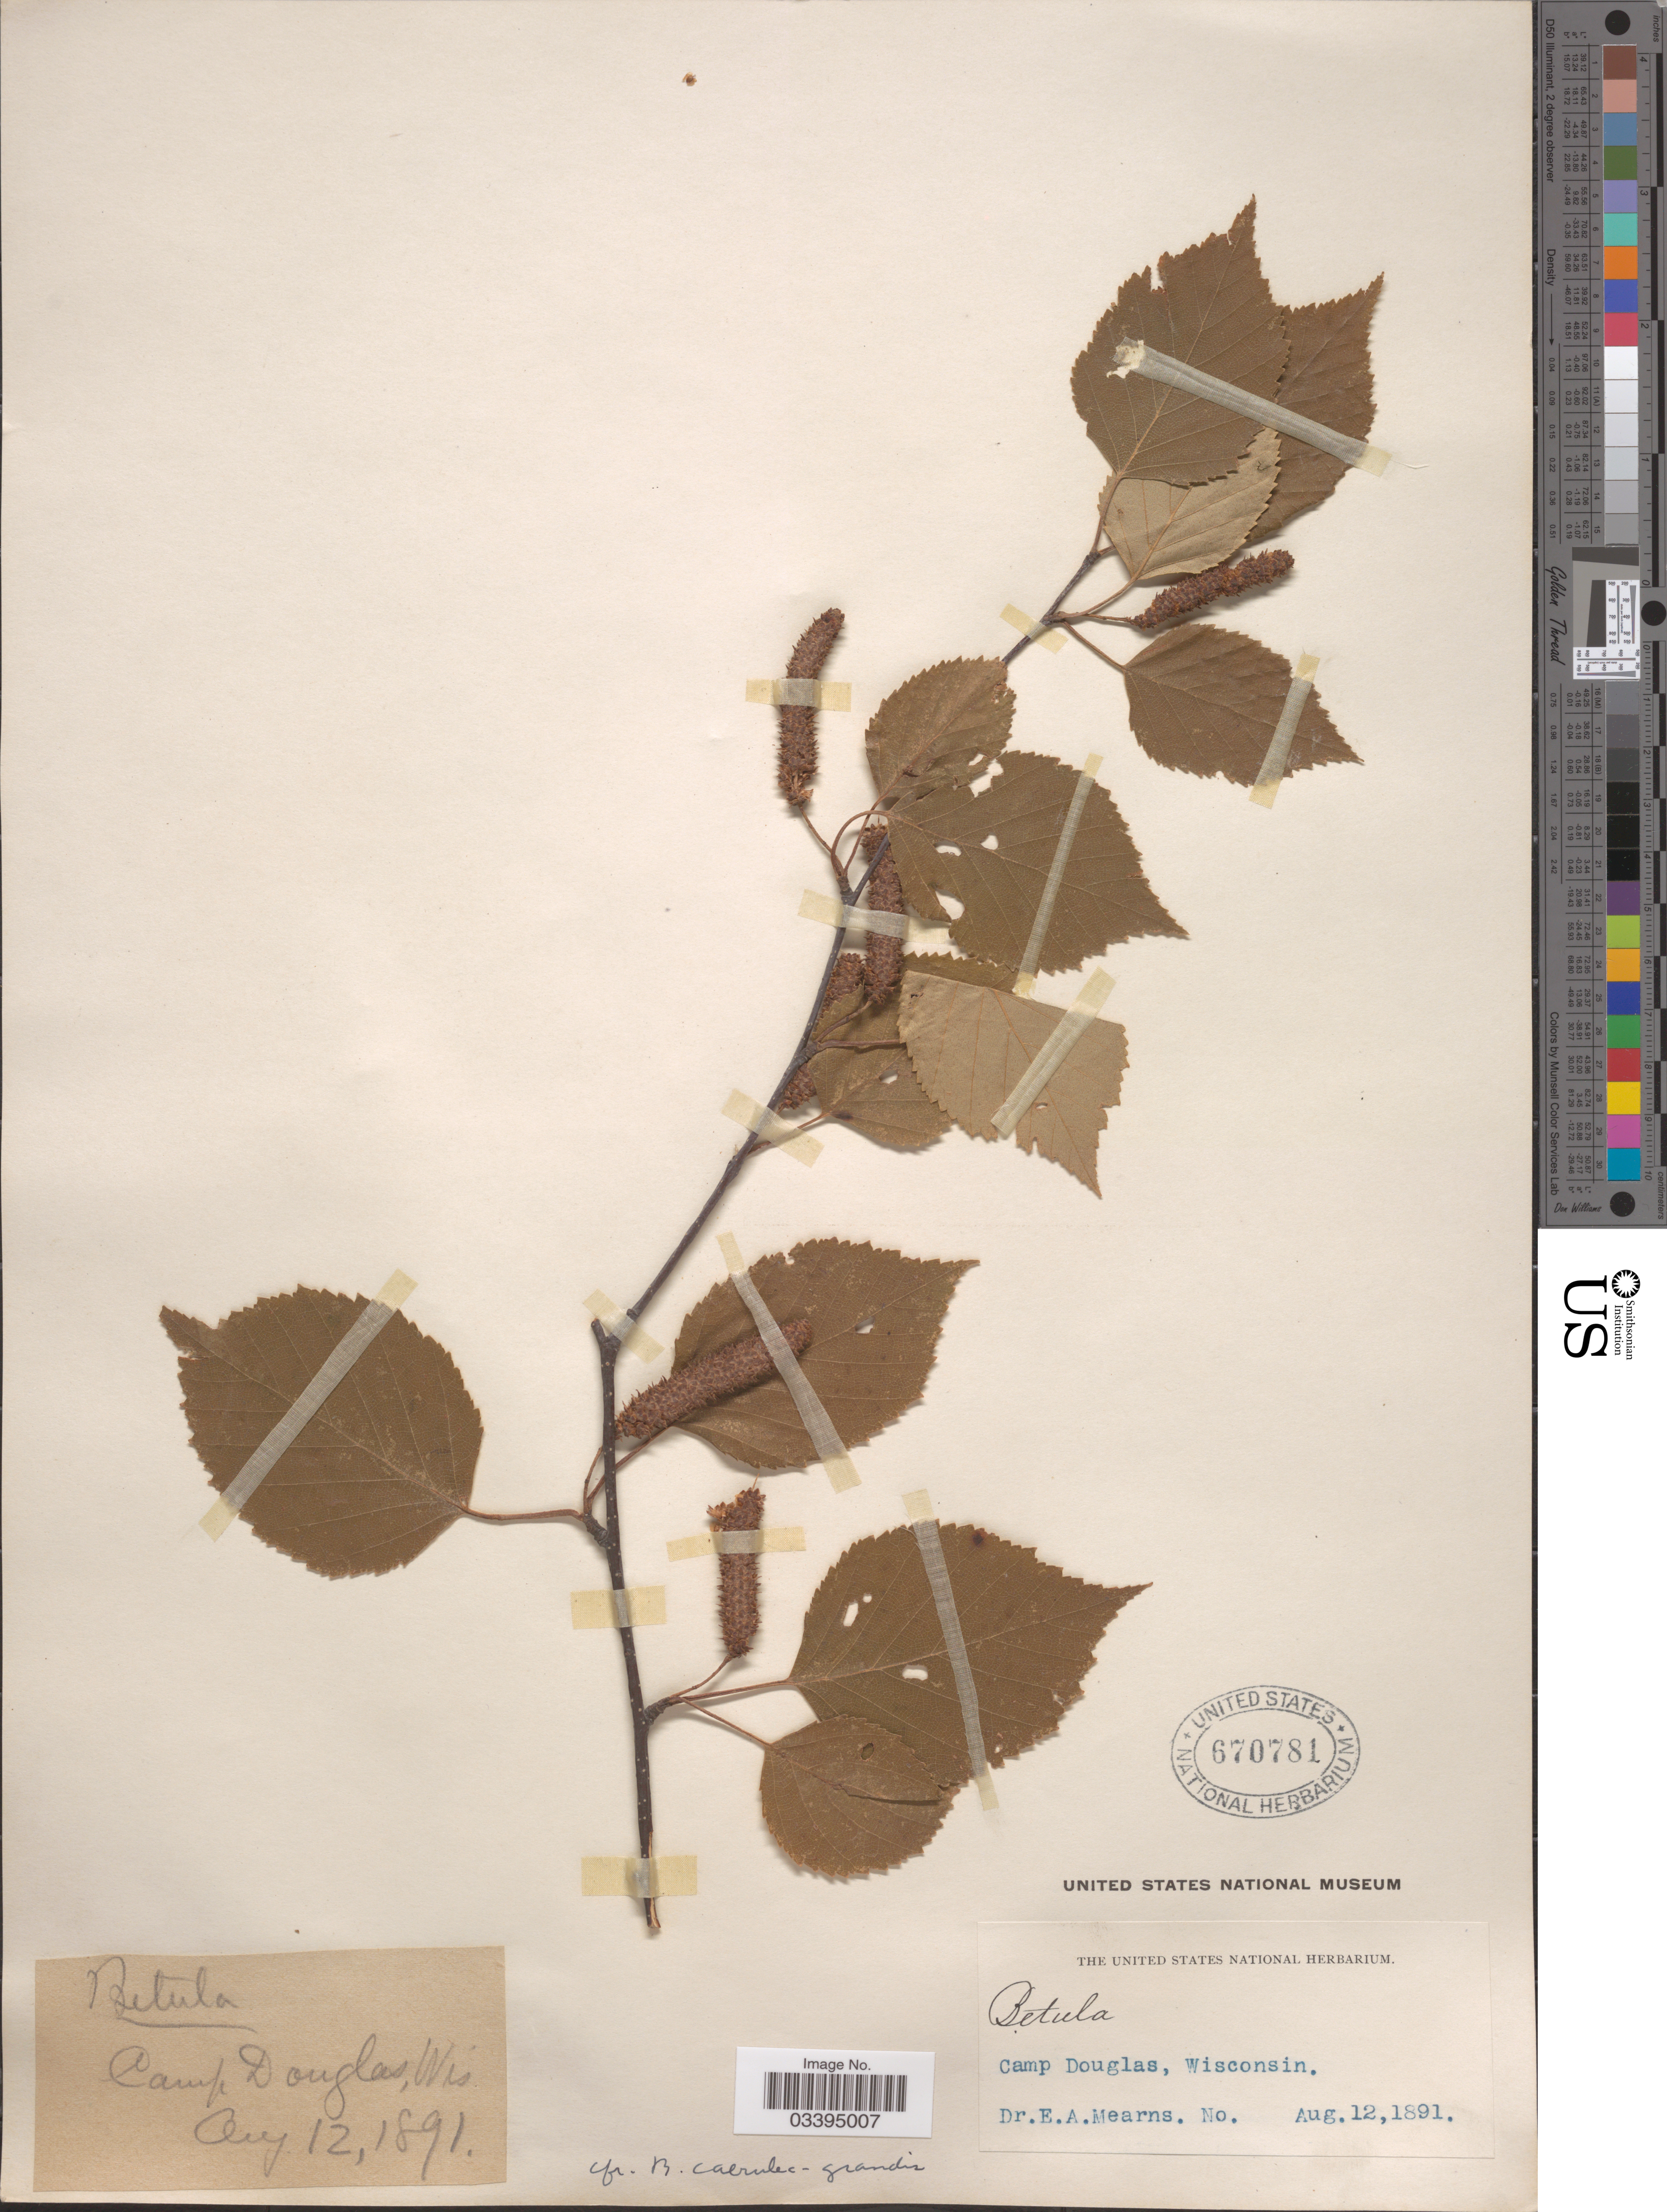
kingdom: Plantae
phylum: Tracheophyta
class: Magnoliopsida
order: Fagales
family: Betulaceae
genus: Betula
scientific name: Betula caerulea-grandis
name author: Blanch.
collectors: E. A. Mearns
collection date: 1891-08-12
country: United States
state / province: Wisconsin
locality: Camp Douglas.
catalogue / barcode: US 670781